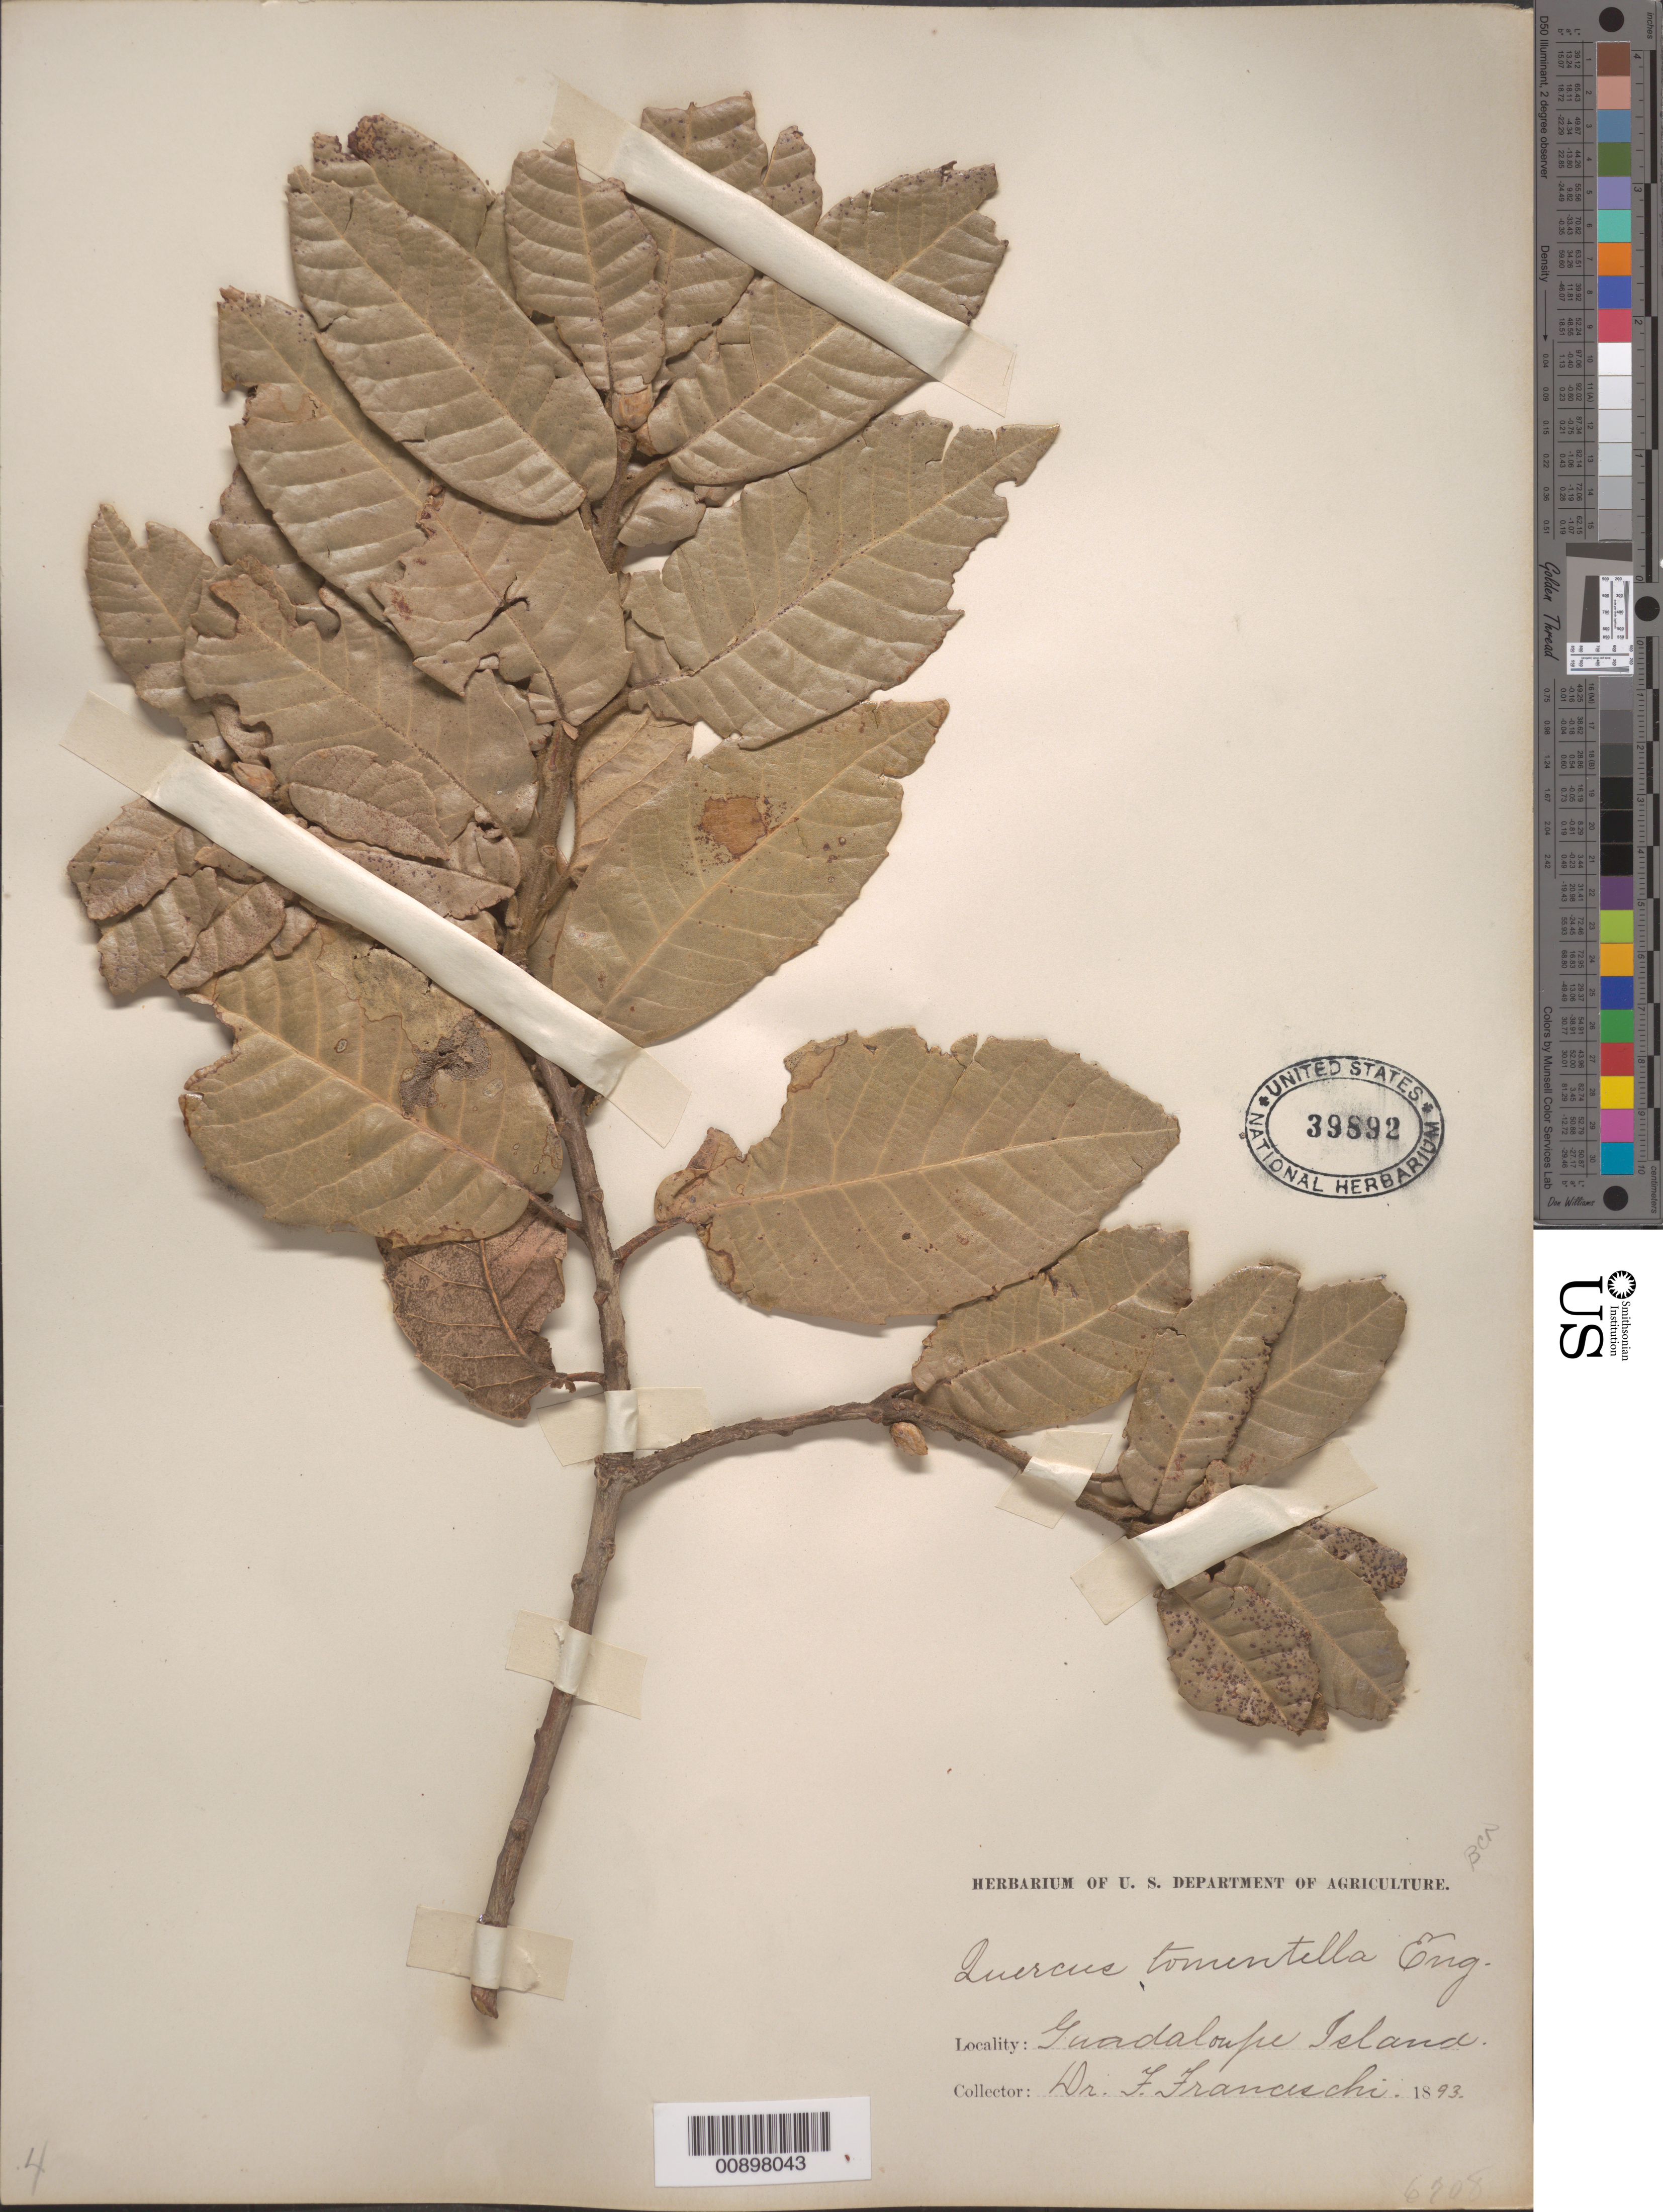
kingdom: Plantae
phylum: Tracheophyta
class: Magnoliopsida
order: Fagales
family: Fagaceae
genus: Quercus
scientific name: Quercus tomentella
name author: Engelm.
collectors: F. Franceschi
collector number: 6708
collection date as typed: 1893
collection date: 1893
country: Mexico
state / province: Baja California Norte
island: Guadalupe I.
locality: Guadalupe Island.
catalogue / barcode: US 39892